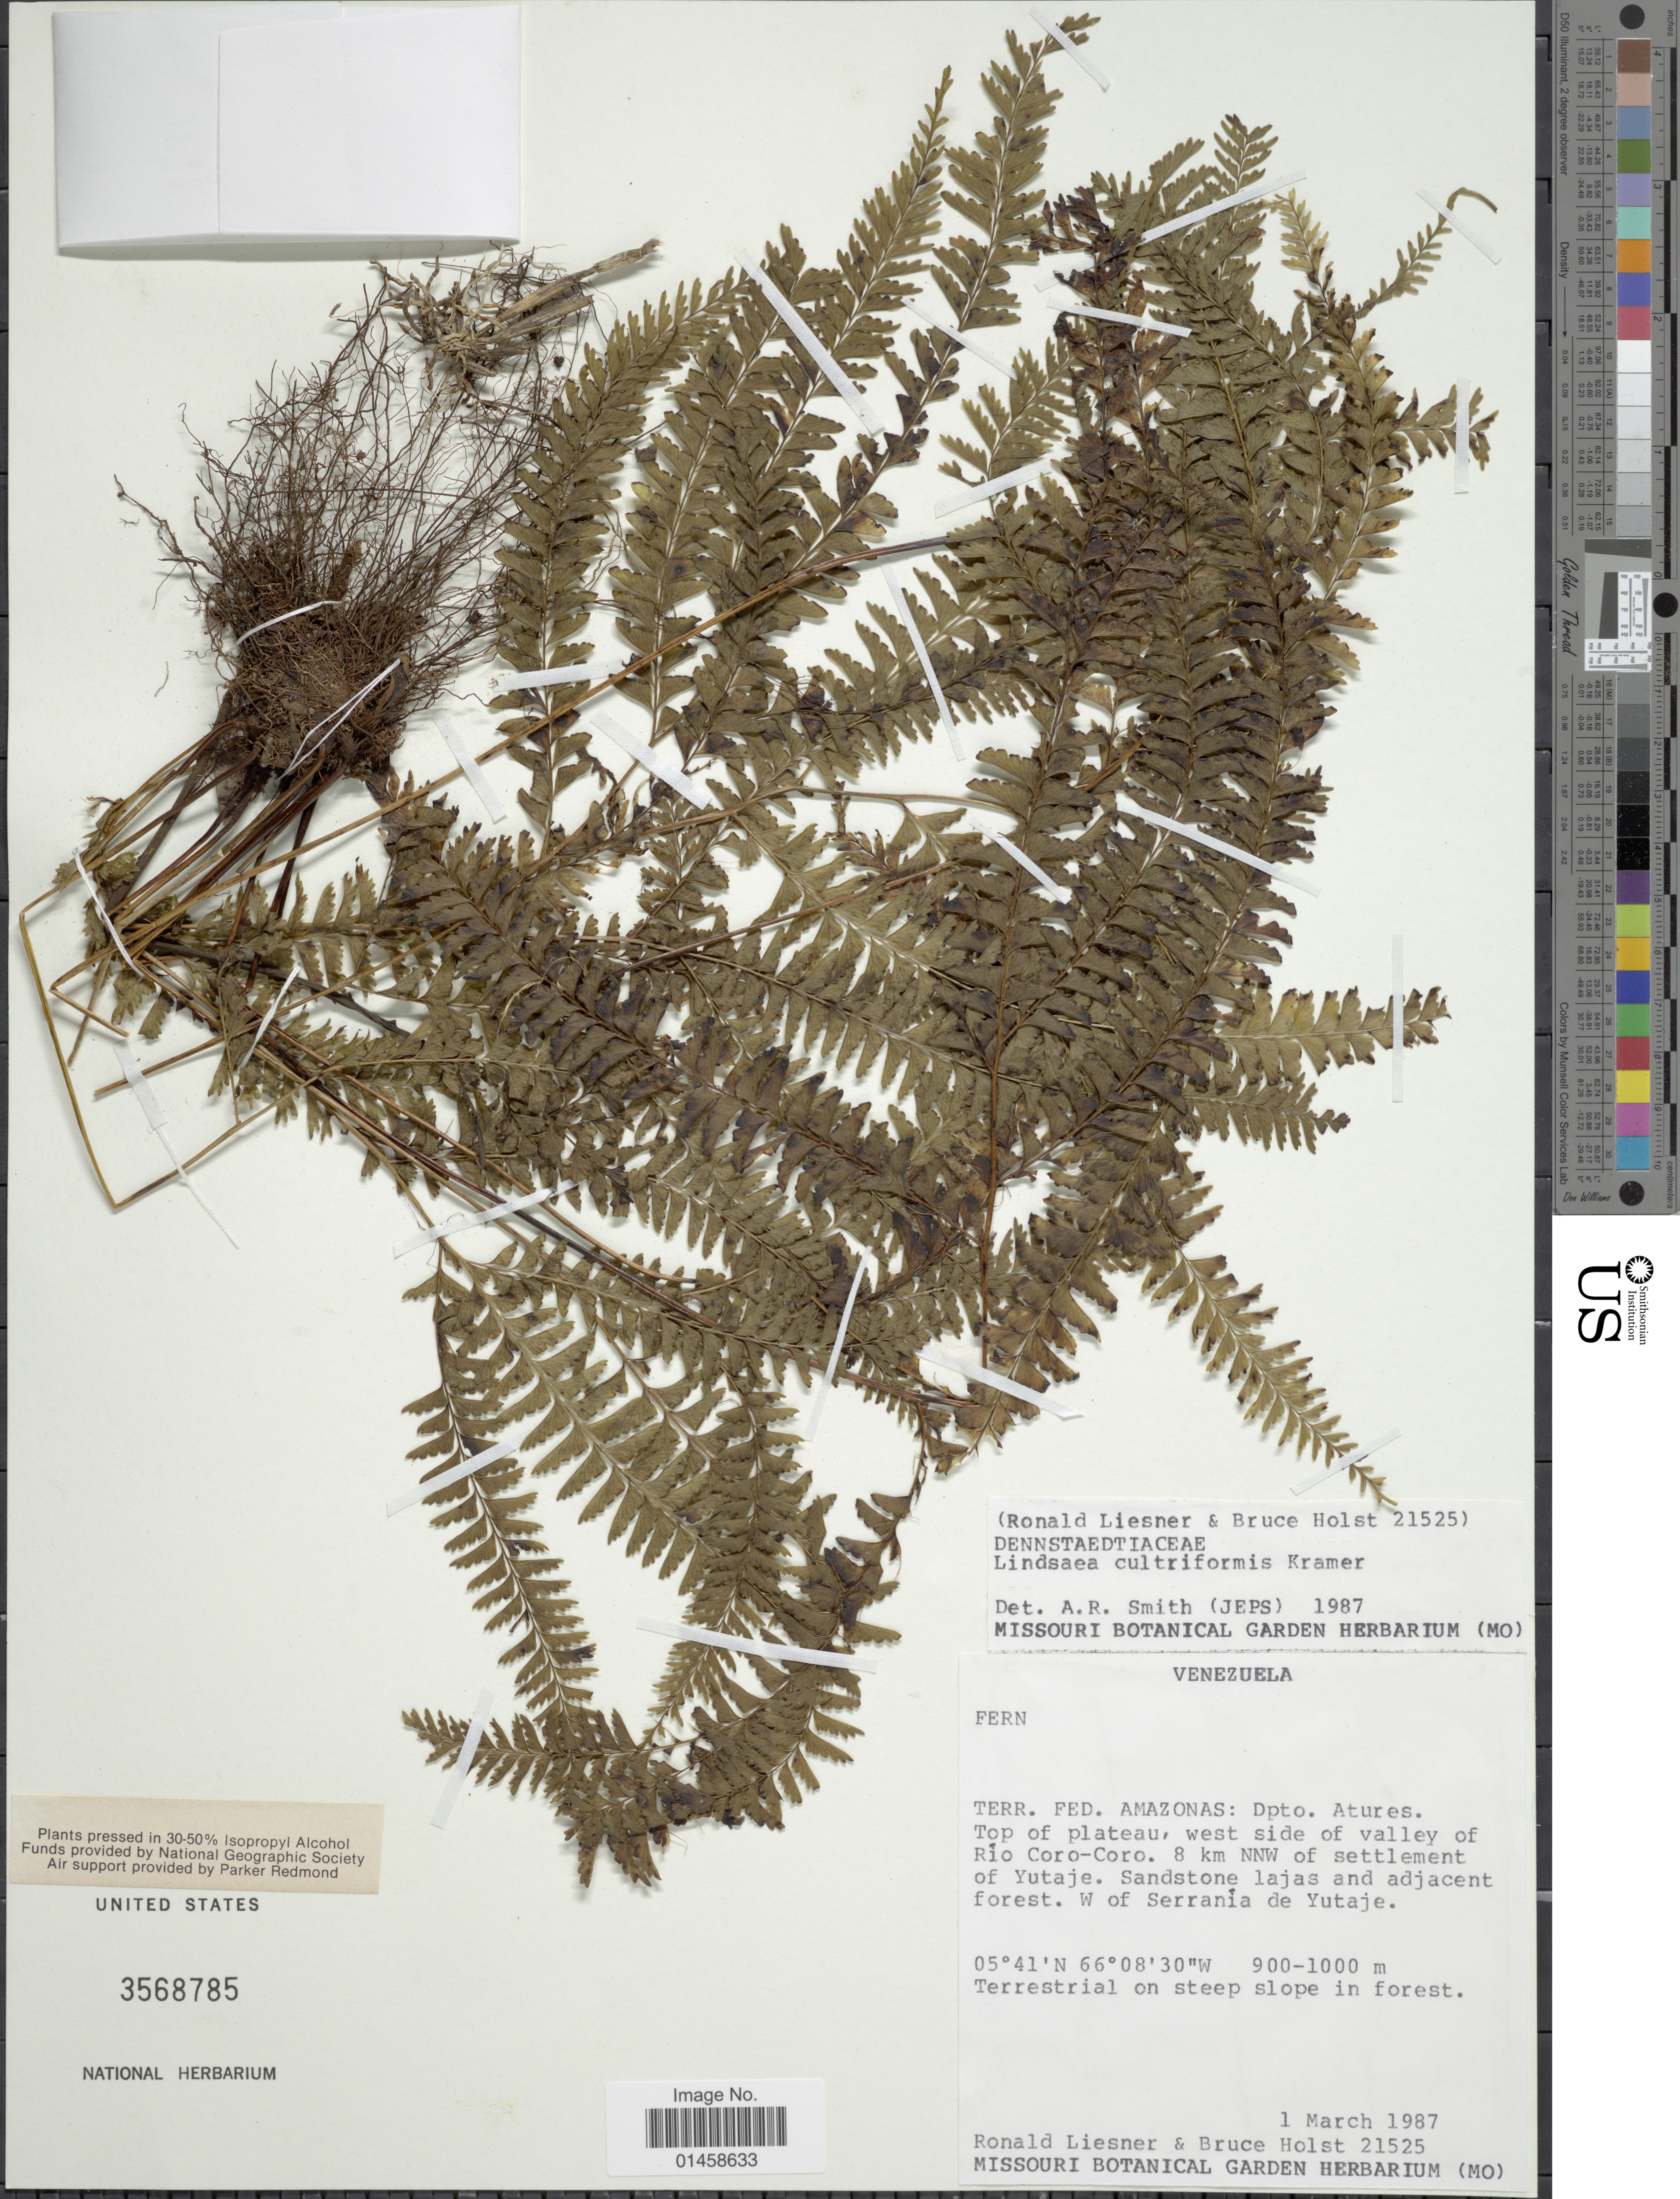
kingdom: Plantae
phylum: Tracheophyta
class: Polypodiopsida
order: Polypodiales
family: Lindsaeaceae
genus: Lindsaea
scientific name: Lindsaea cultriformis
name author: K.U. Kramer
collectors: R. L. Liesner & B. Holst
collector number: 21525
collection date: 1987-03-01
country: Venezuela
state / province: Amazonas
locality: Dpto. Atures, Top of plateau, west side of valley of Rio Coro-Coro, 8 km NNW of settlement of Yutaje, Sandstone lajas and adjacent forest, W of Serrania de Yutaje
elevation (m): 900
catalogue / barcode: US 3568785